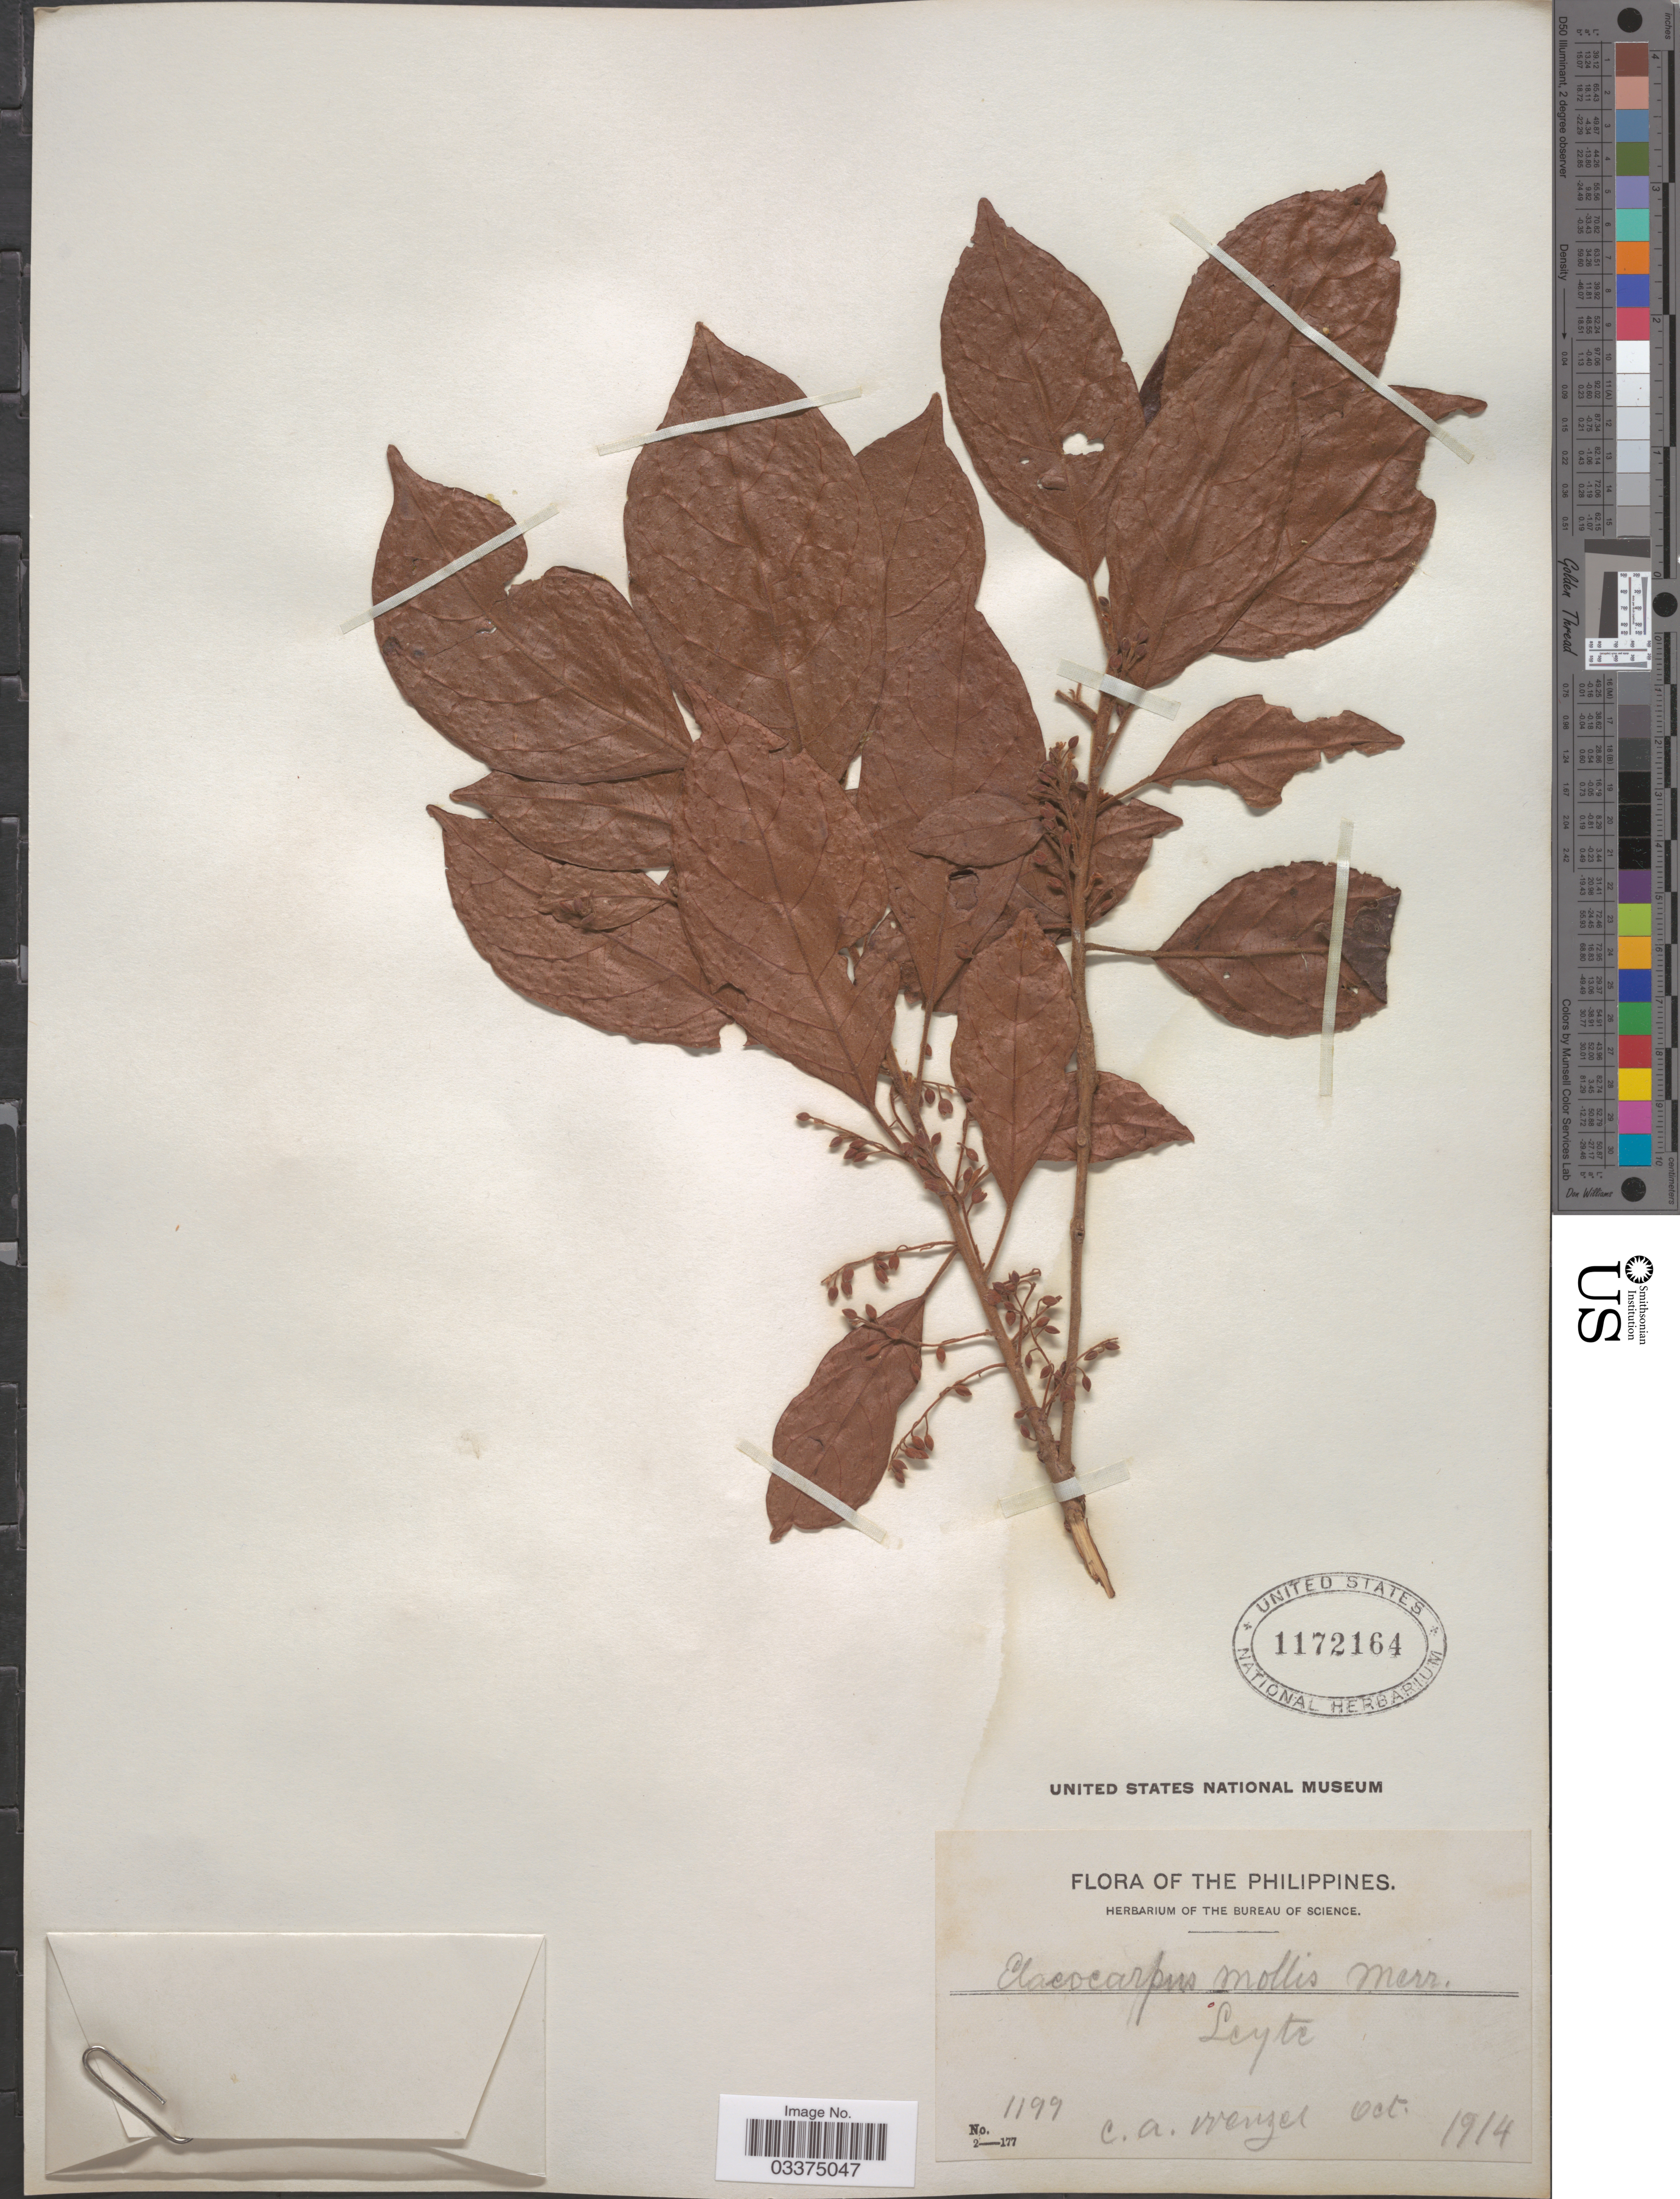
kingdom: Plantae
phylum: Tracheophyta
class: Magnoliopsida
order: Oxalidales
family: Elaeocarpaceae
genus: Elaeocarpus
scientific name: Elaeocarpus mollis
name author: Merr.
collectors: C. Wenzel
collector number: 1199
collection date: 1914-10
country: Philippines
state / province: Eastern Visayas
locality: Leyte.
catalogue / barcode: US 1172164